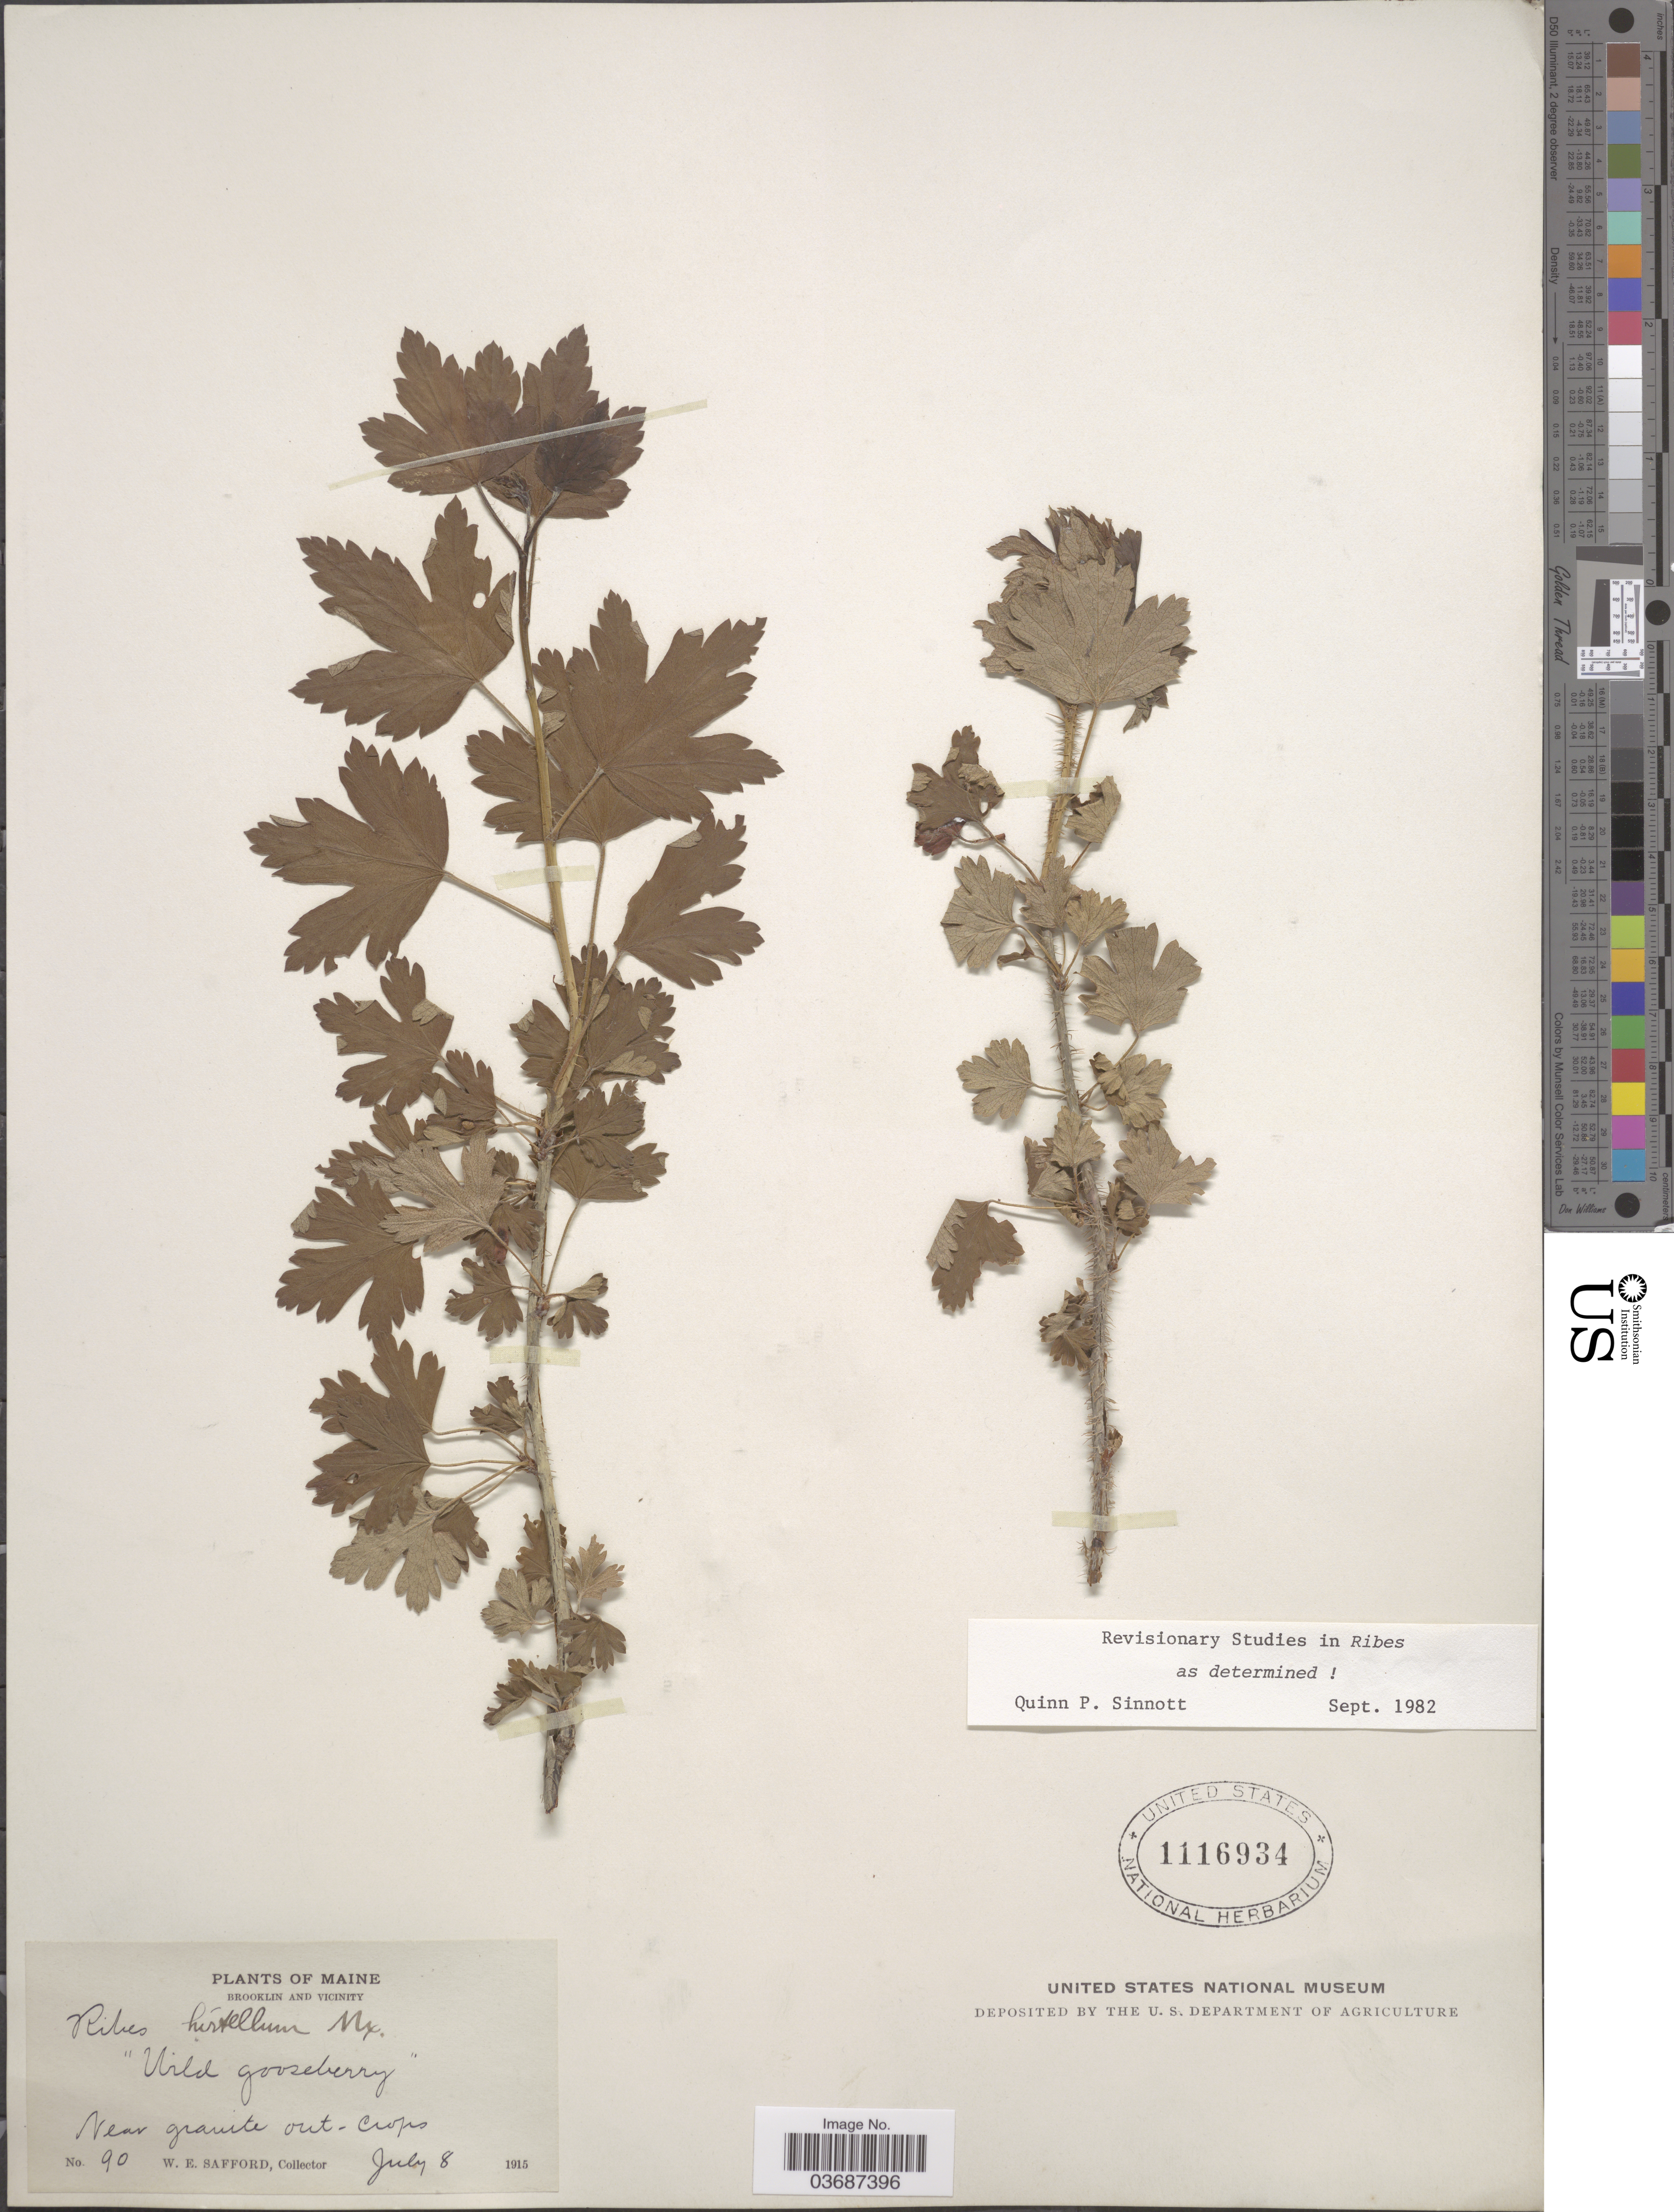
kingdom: Plantae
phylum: Tracheophyta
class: Magnoliopsida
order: Saxifragales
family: Grossulariaceae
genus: Ribes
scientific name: Ribes hirtellum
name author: Michx.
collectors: W. E. Safford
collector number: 90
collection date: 1915-07-08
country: United States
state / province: Maine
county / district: Hancock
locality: Brooklin and County.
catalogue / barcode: US 1116934